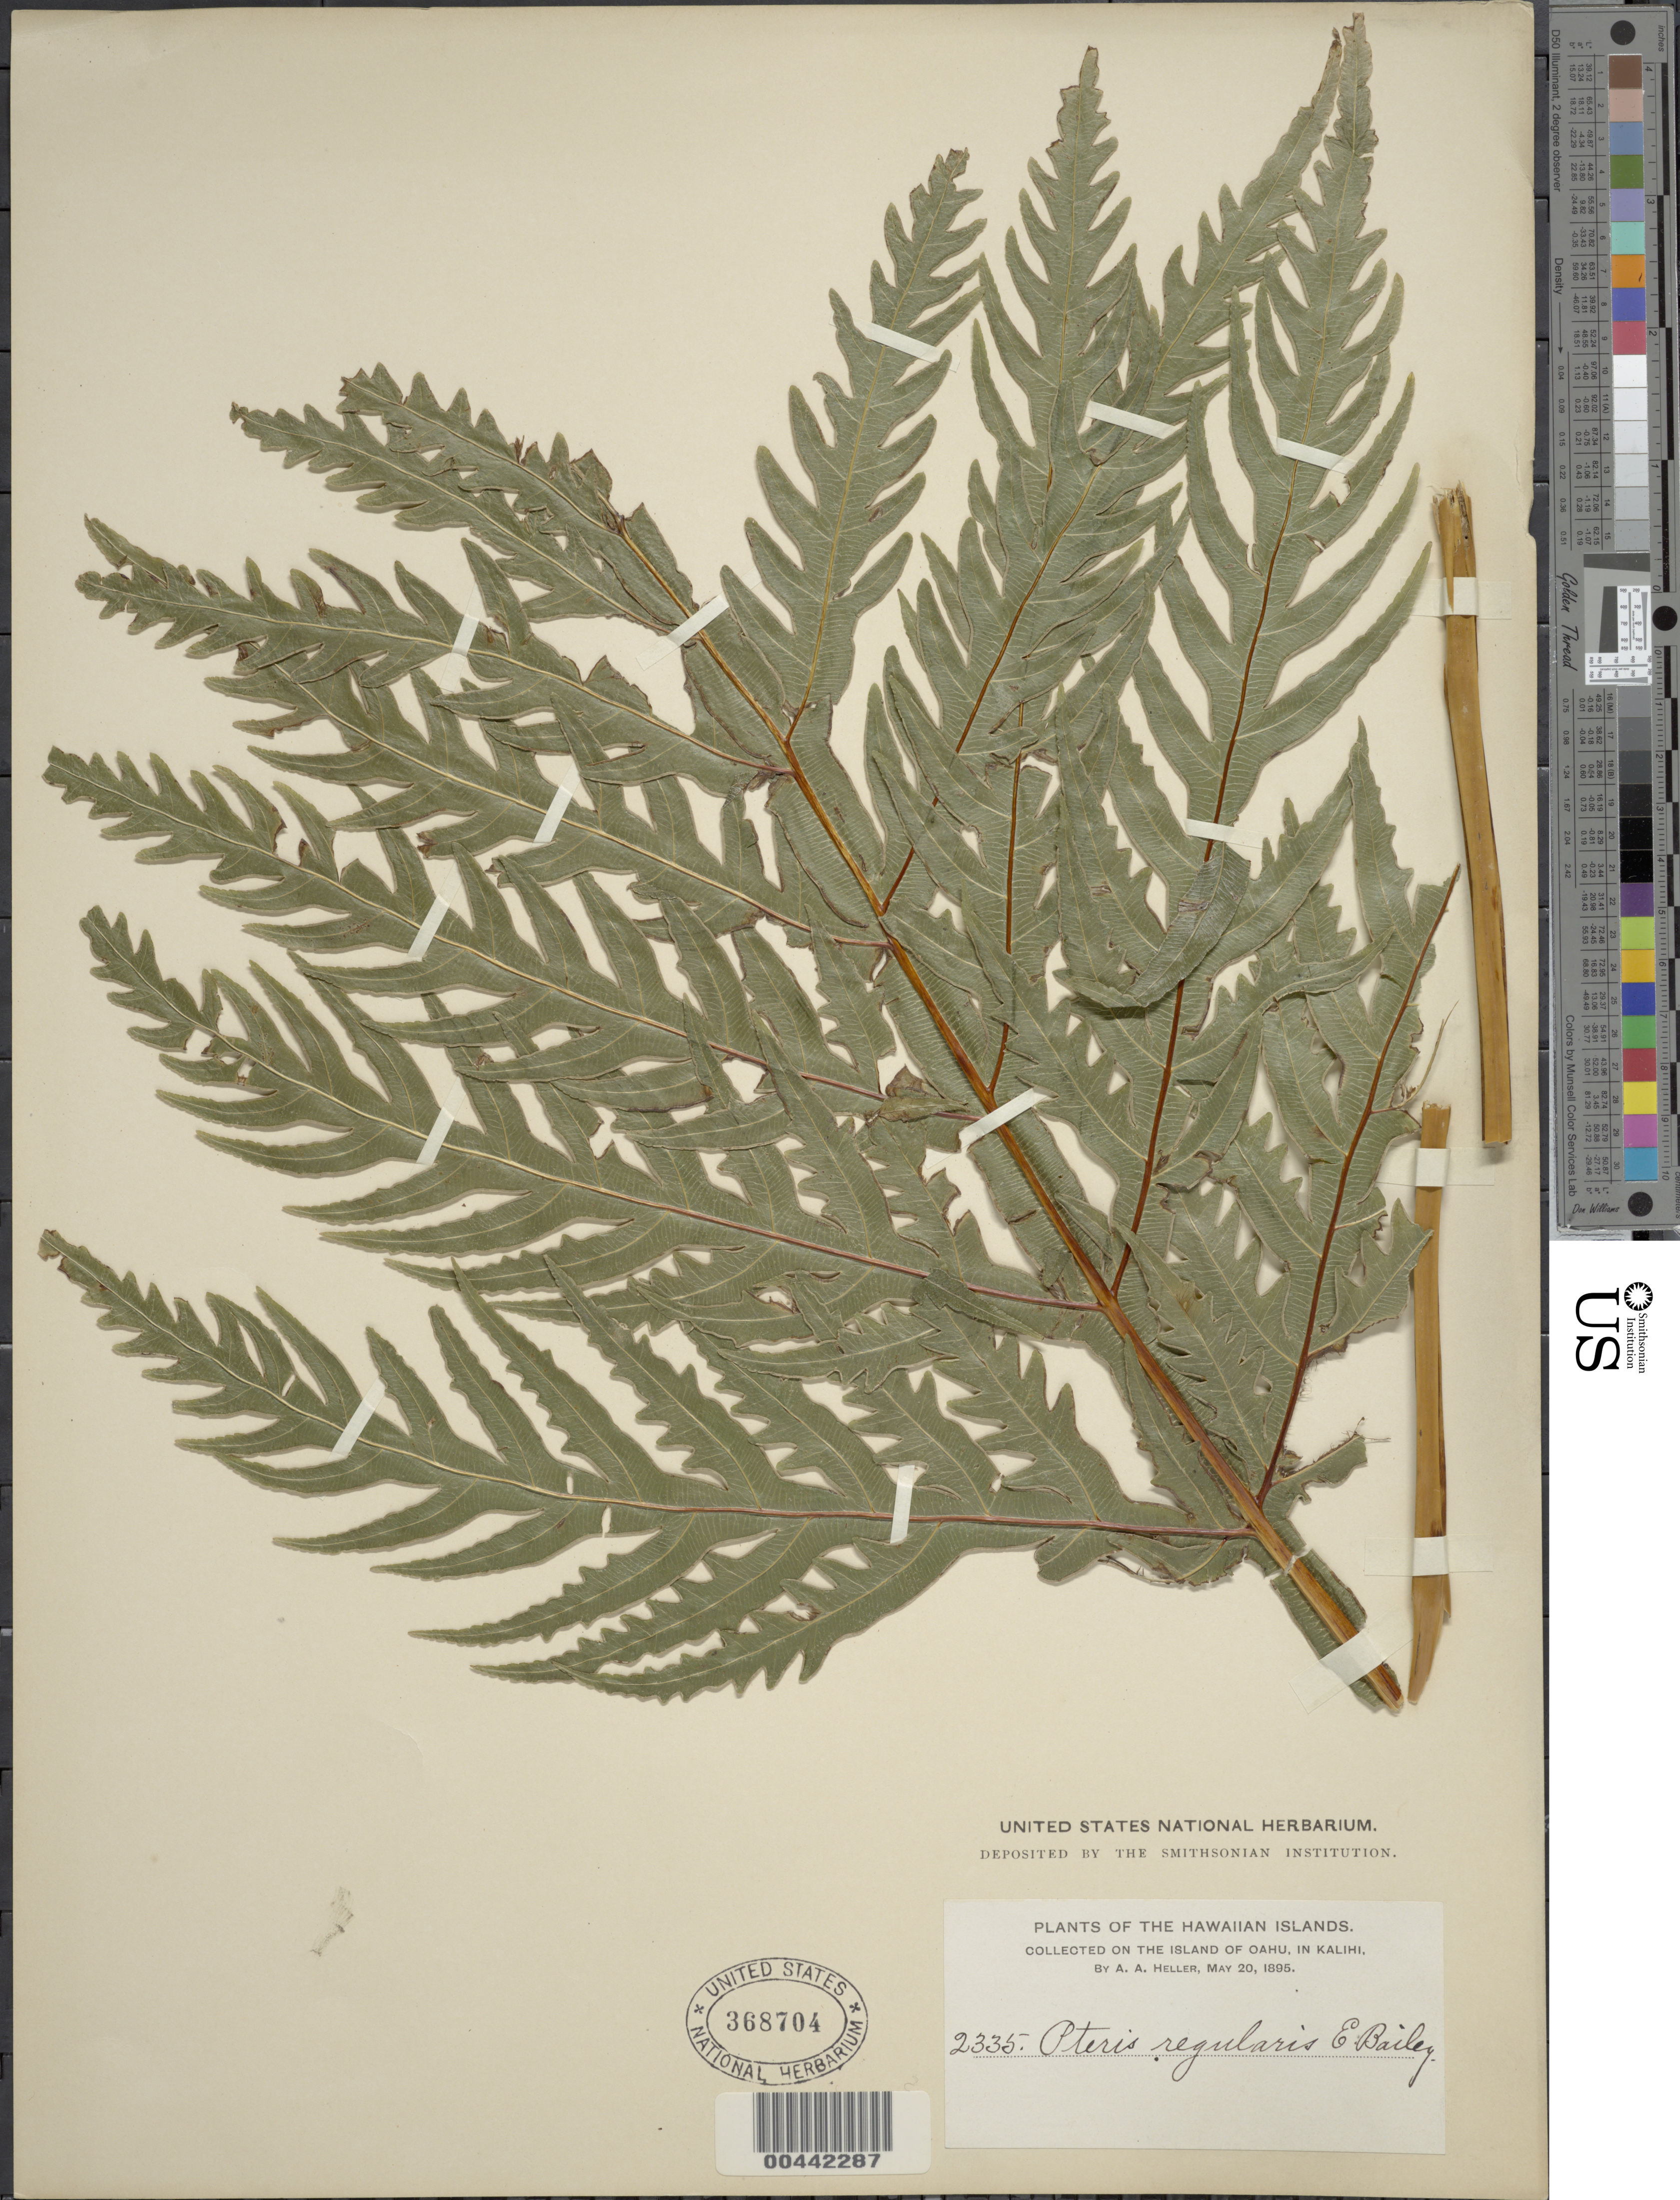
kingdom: Plantae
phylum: Tracheophyta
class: Polypodiopsida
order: Polypodiales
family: Pteridaceae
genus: Pteris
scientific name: Pteris regularis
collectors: A. A. Heller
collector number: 2335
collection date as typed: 20 May 1895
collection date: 1895-05-20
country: United States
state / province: Hawaii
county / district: Honolulu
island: Oahu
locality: In Kalihi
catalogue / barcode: US 368704